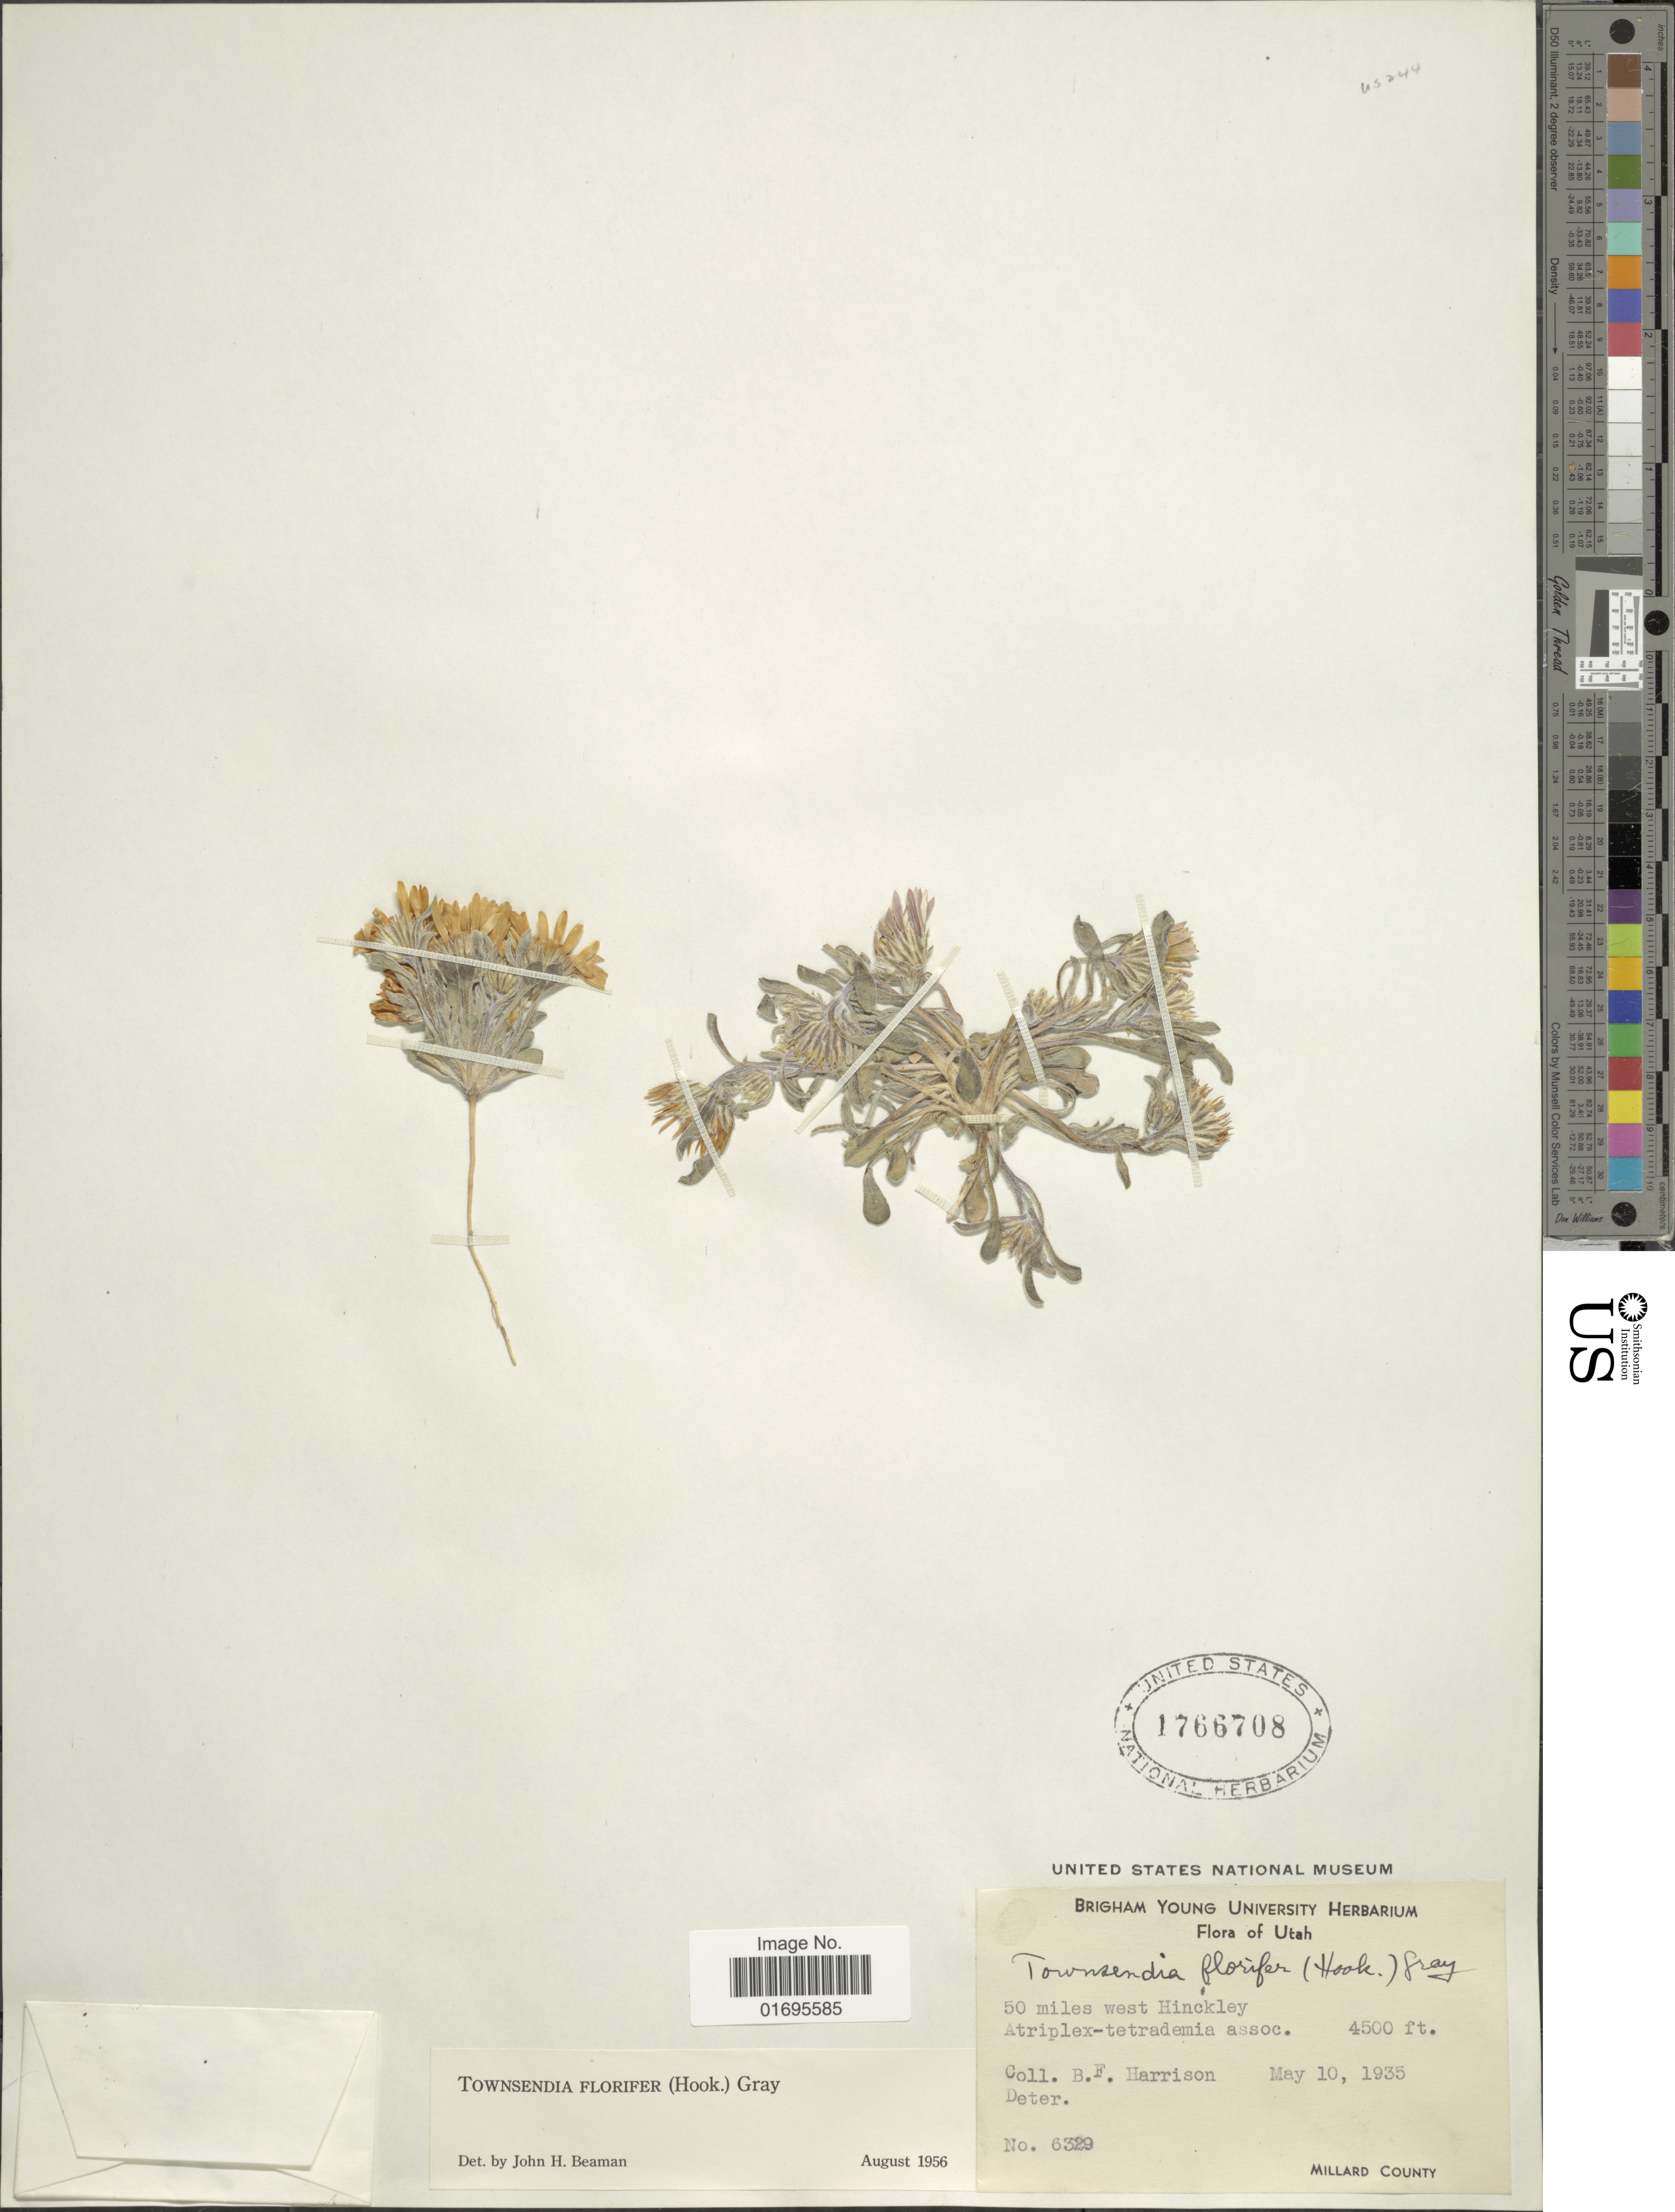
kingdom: Plantae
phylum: Tracheophyta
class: Magnoliopsida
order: Asterales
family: Asteraceae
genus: Townsendia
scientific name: Townsendia florifer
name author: (Hook.) A. Gray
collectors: B. F. Harrison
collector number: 6329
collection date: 1935-05-10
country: United States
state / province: Utah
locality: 50 miles west Hinckley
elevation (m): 1372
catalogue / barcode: US 1766708